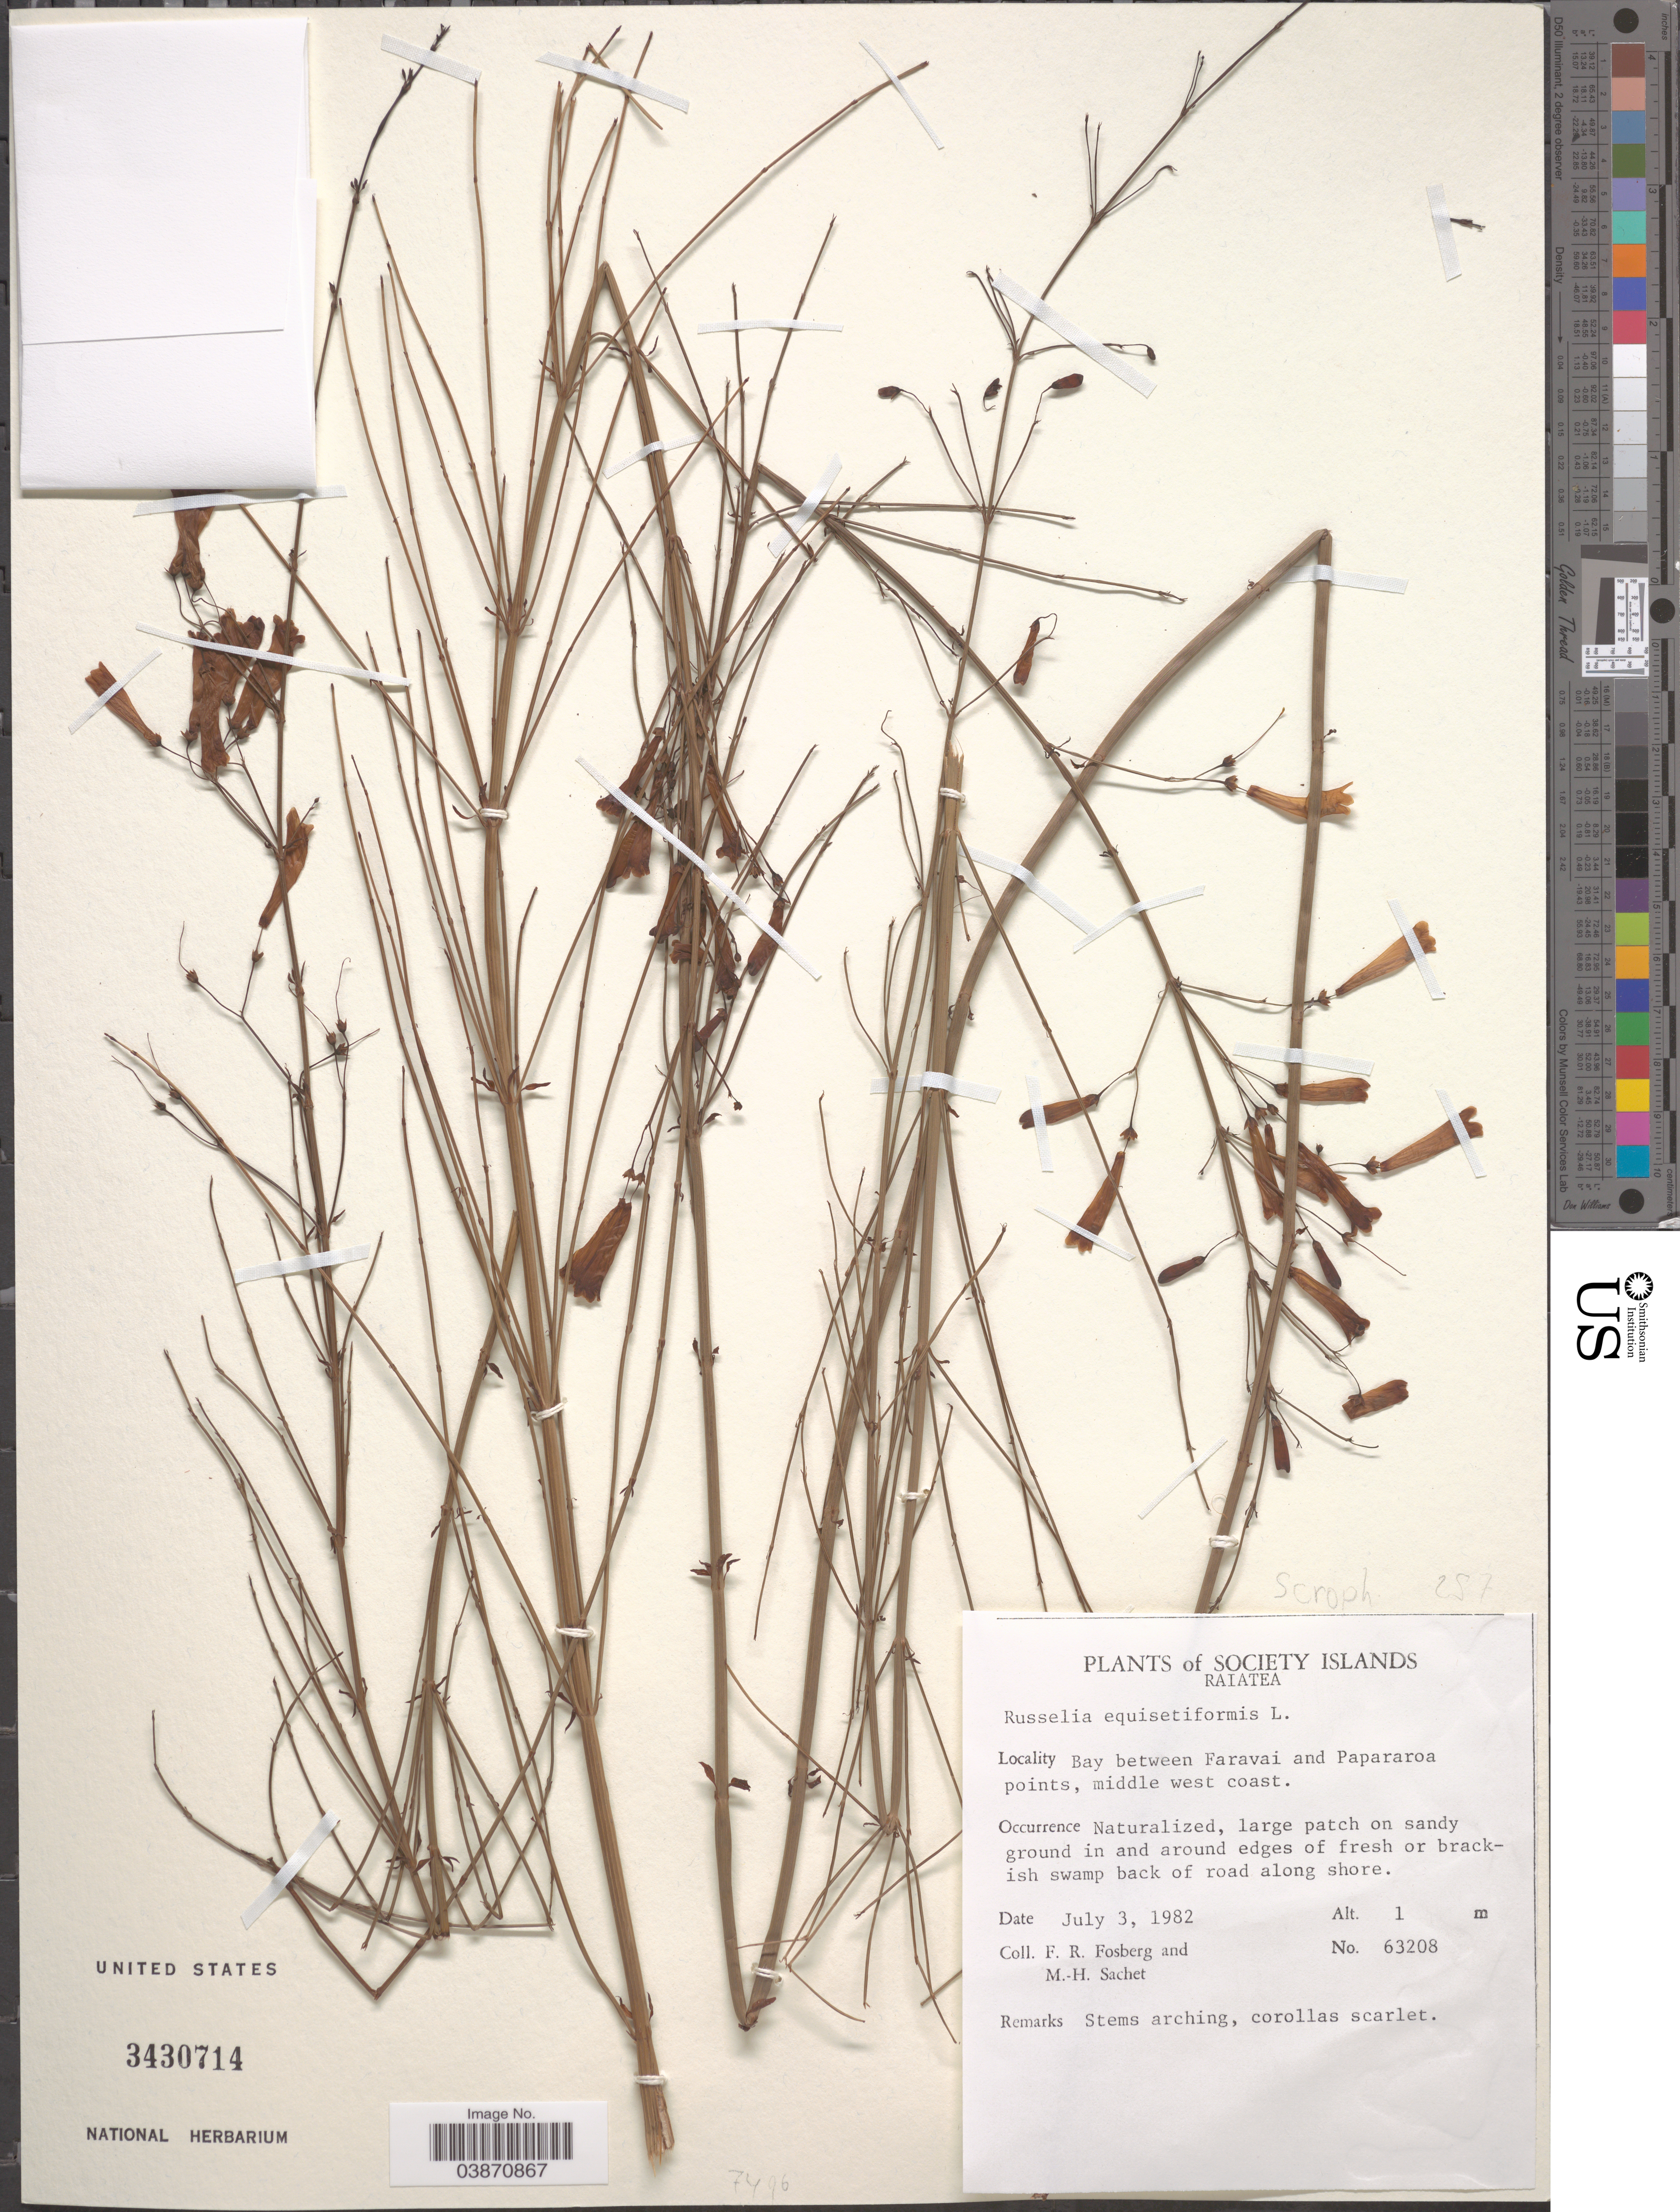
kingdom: Plantae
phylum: Tracheophyta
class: Magnoliopsida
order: Lamiales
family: Plantaginaceae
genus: Russelia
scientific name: Russelia equisetiformis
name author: Schltdl. & Cham.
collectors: F. R. Fosberg & M.-H. Sachet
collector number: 63208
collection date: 1982-07-03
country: French Polynesia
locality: The Society Islands. Raiatea. Bay between Faravai and Papararoa points, middle west coast.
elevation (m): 1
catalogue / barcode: US 3430714